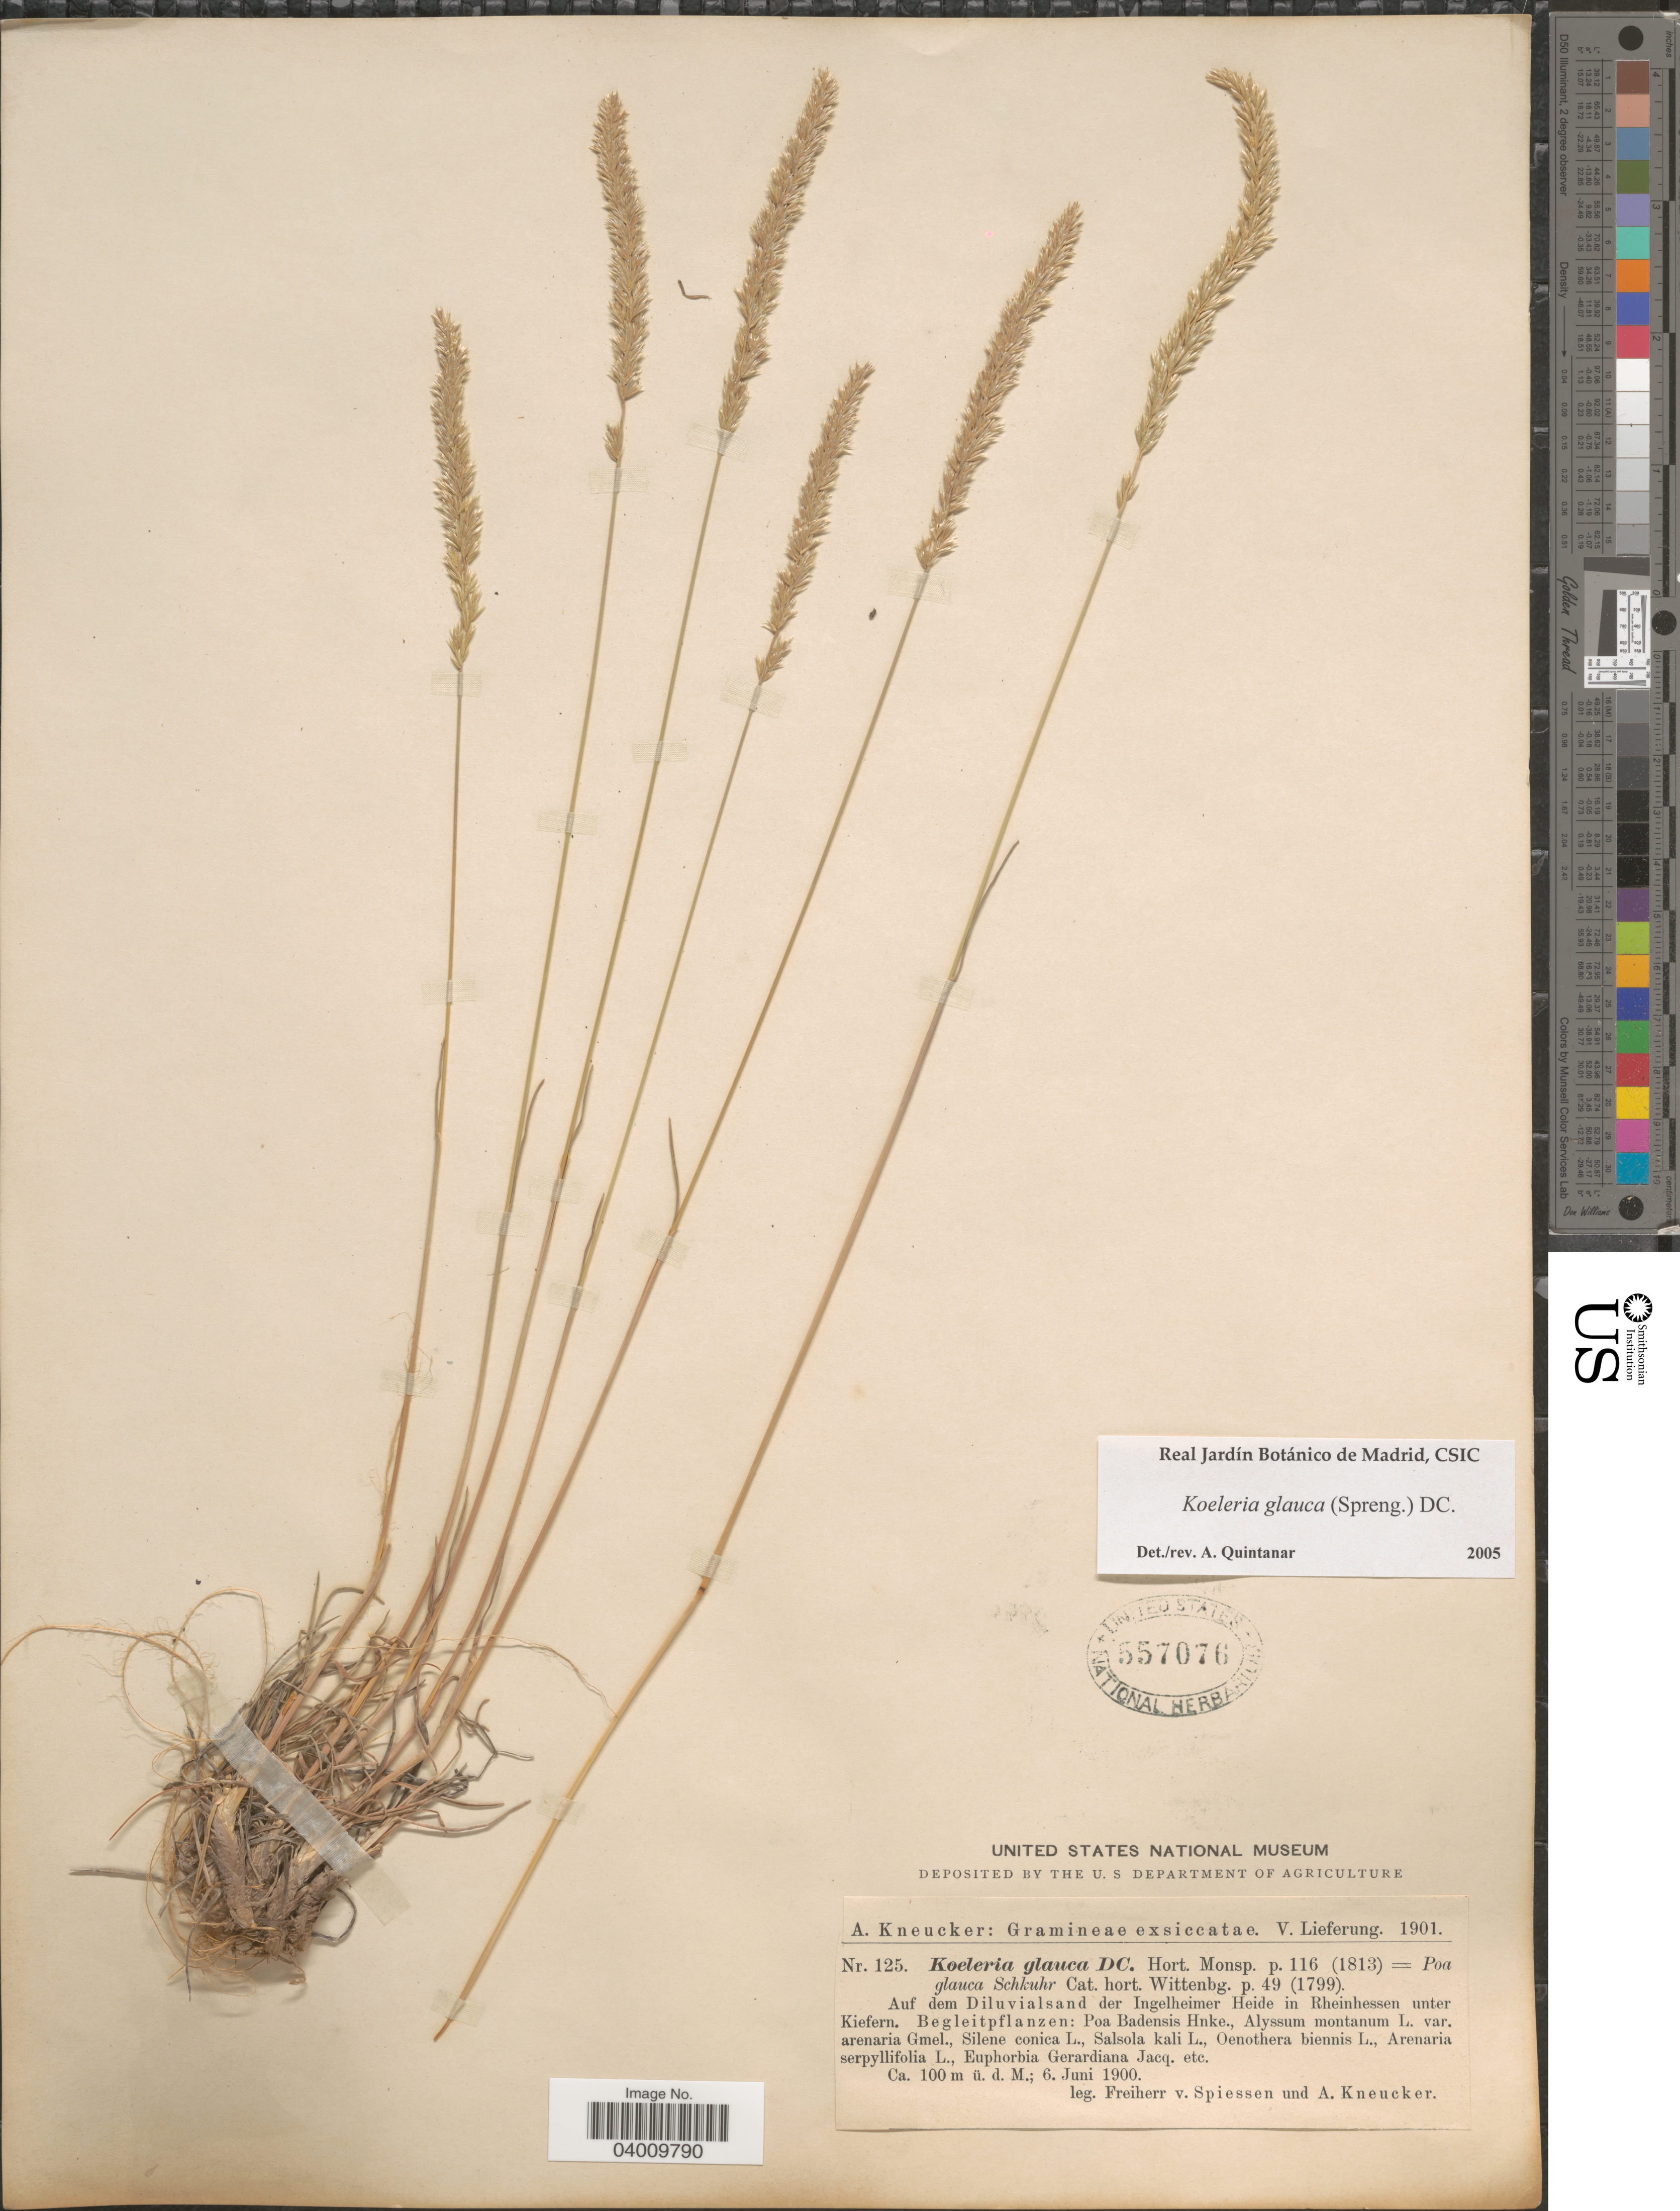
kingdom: Plantae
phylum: Tracheophyta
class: Liliopsida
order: Poales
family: Poaceae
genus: Koeleria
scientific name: Koeleria glauca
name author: (Spreng.) DC.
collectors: F. Spiessen & A. Kneucker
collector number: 125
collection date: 1900-06-06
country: Germany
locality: Auf dem Diluvialsand der Ingelheimer Heide in Rheinhessen unter Kiefern.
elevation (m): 100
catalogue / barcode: US 557076